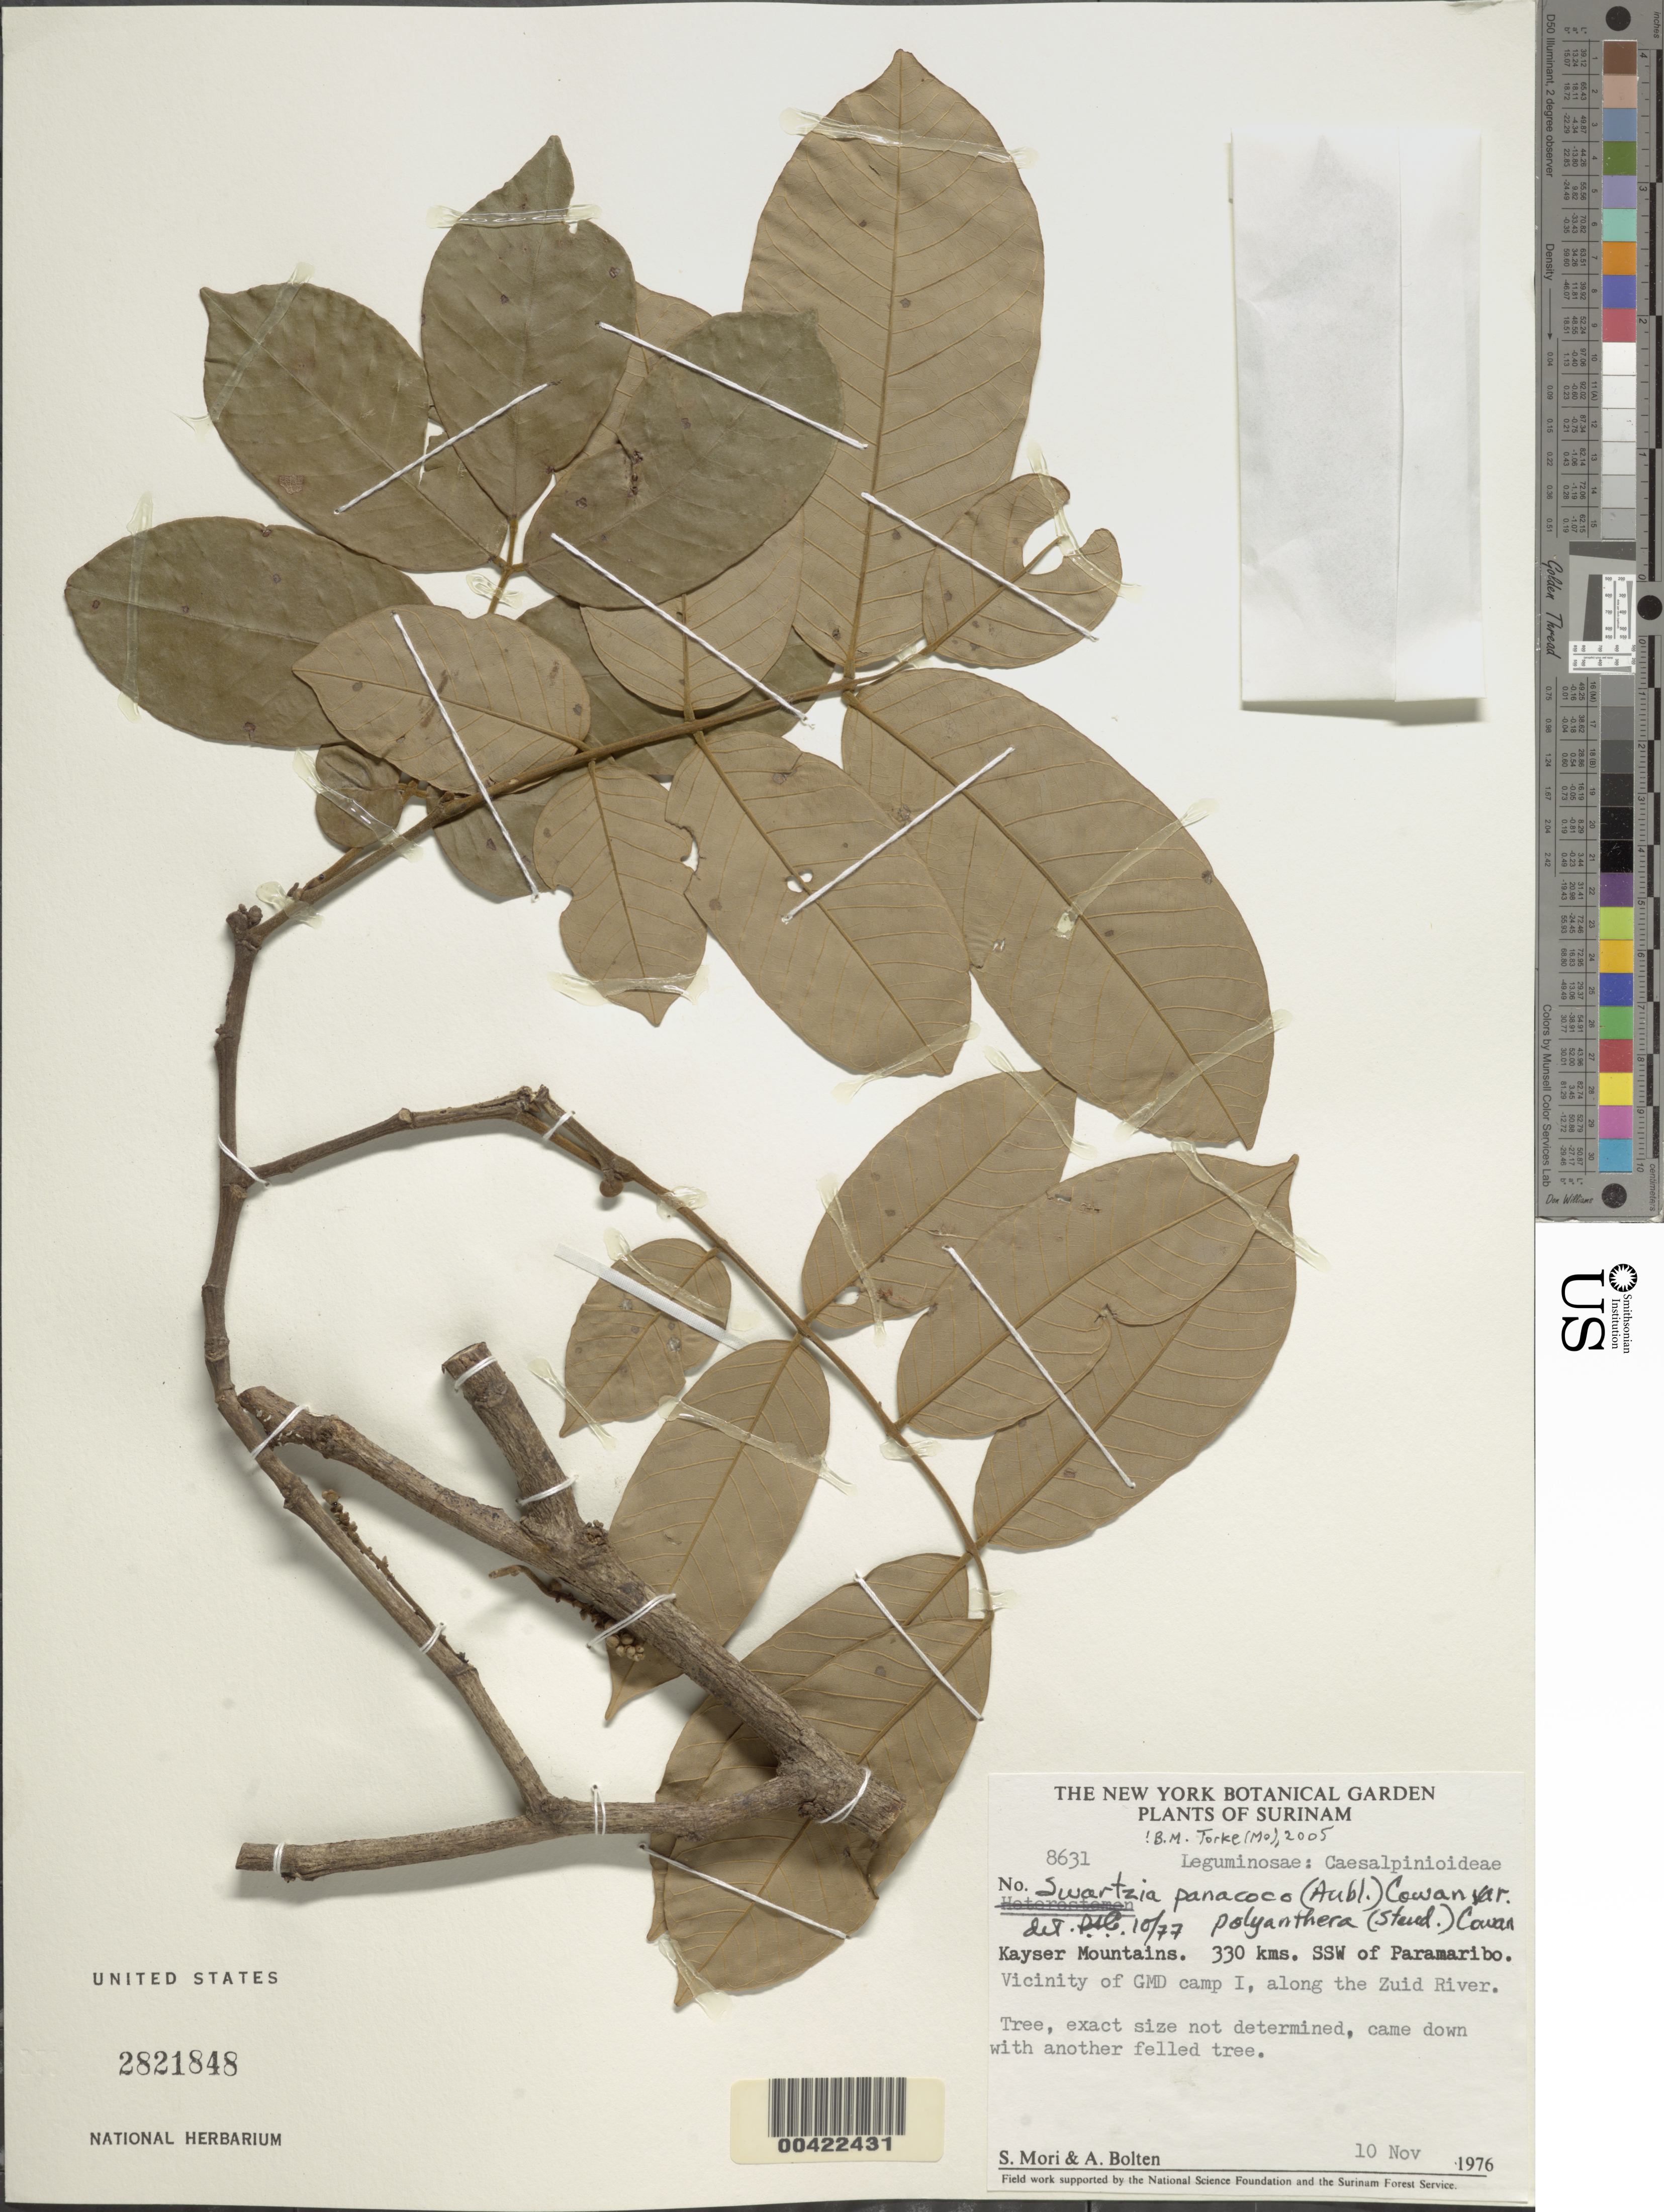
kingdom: Plantae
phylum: Tracheophyta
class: Magnoliopsida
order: Fabales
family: Fabaceae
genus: Swartzia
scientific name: Swartzia panacoco var. polyanthera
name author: (Steud.) R.S. Cowan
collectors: S. Mori & A. Bolten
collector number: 8631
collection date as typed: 10 Nov 1976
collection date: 1976-11-10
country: Suriname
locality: Gmd camp i, vicinity of; along zuid river; kayser mtns., 330 km ssw of paramaribo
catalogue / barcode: US 2821848